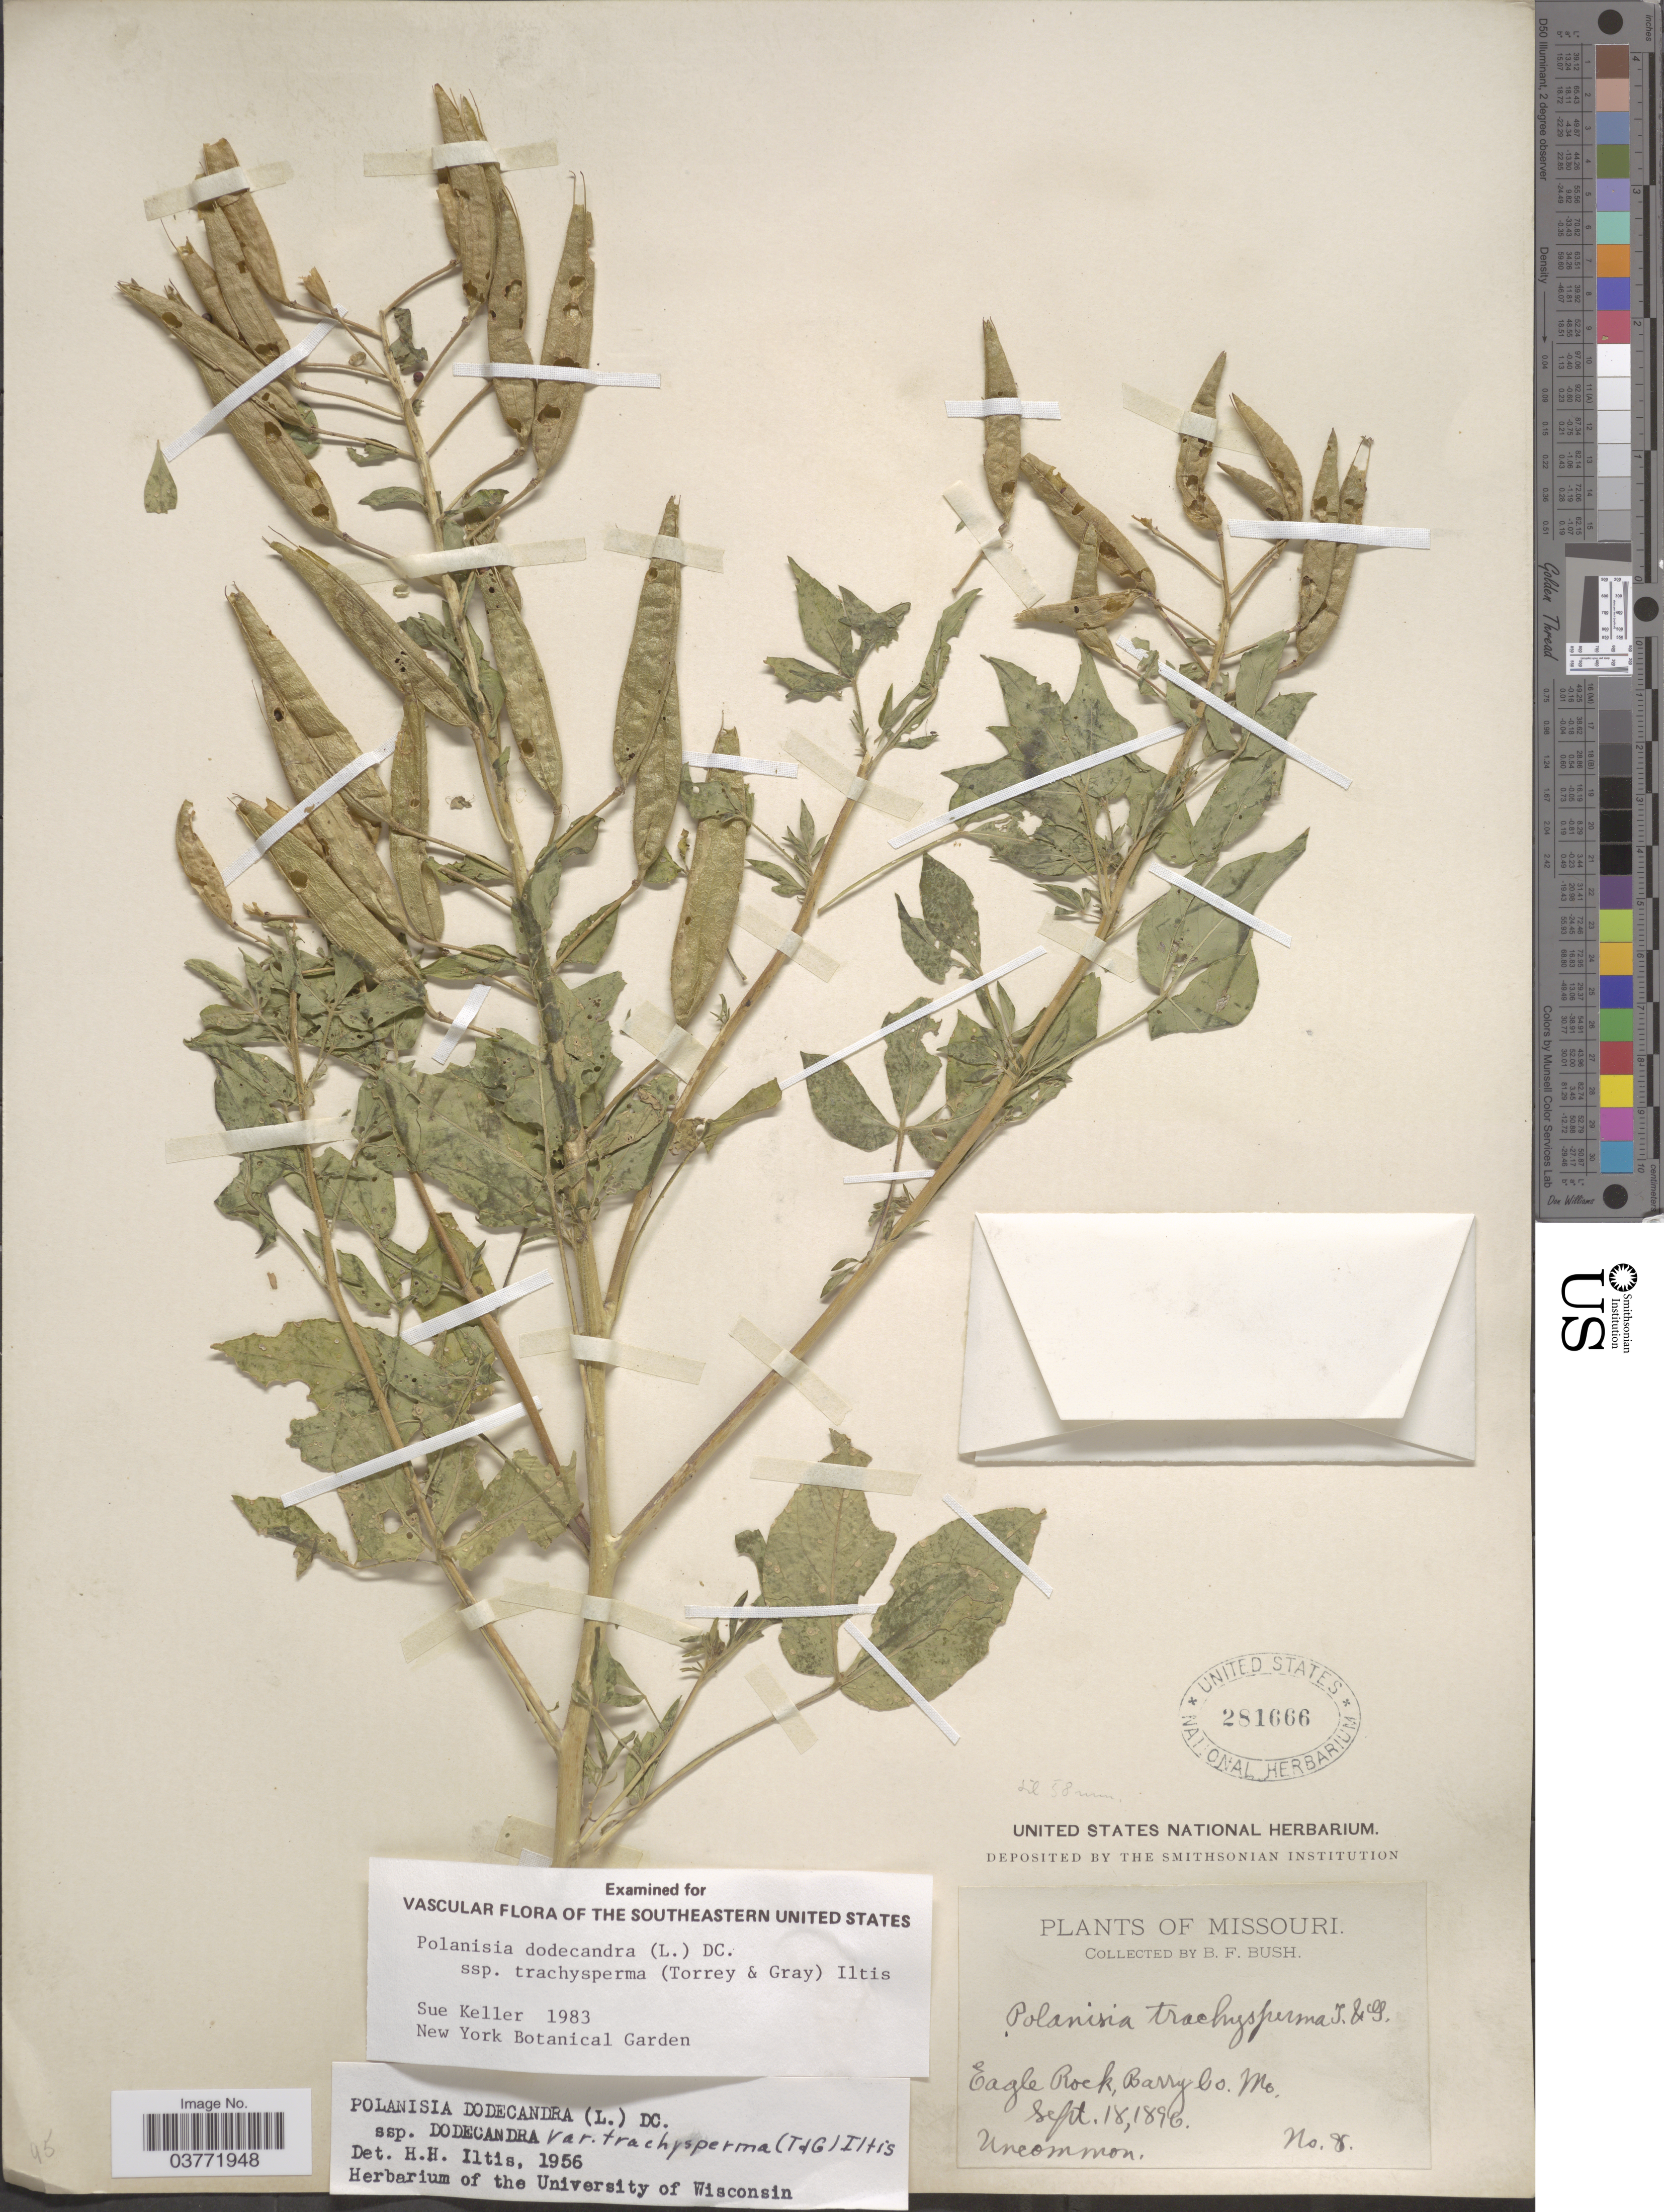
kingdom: Plantae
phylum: Tracheophyta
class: Magnoliopsida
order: Brassicales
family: Cleomaceae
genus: Polanisia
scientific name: Polanisia trachysperma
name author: Torr. & A. Gray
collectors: B. F. Bush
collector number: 8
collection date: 1896-09-18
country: United States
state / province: Missouri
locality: Eagle Rock, Barry Co.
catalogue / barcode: US 281666